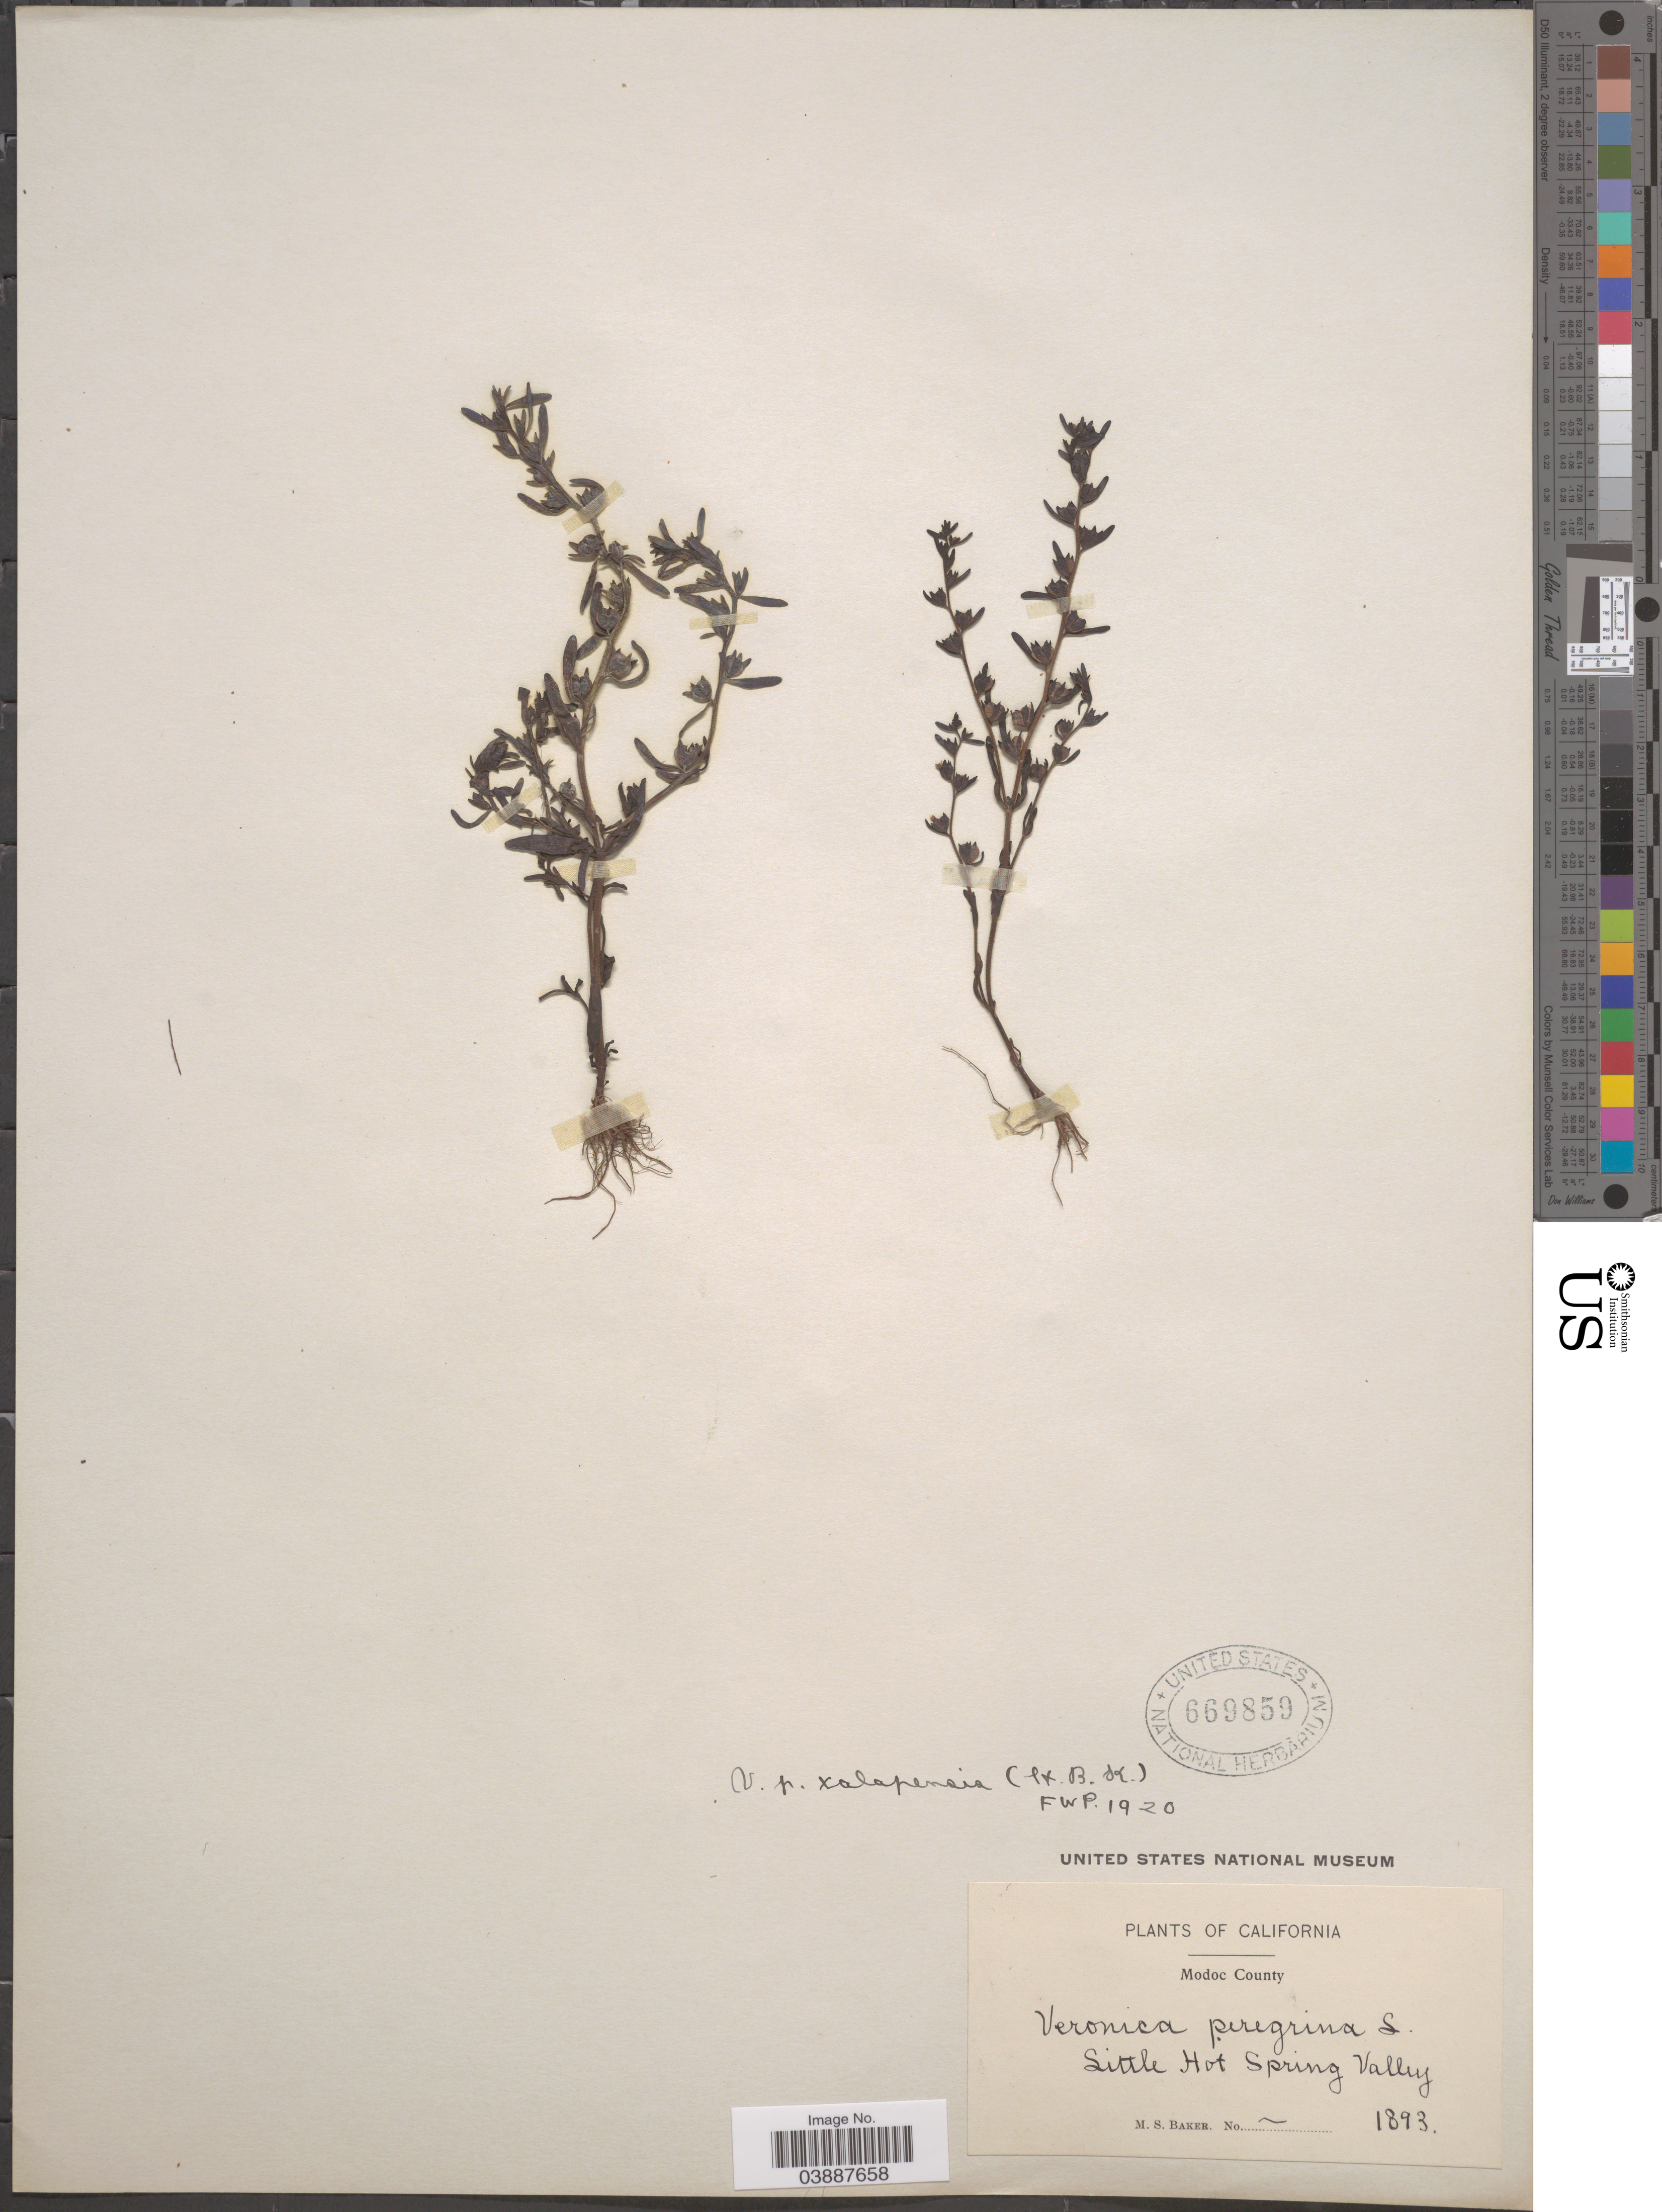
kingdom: Plantae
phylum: Tracheophyta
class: Magnoliopsida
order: Lamiales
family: Plantaginaceae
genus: Veronica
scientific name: Veronica peregrina var. xalapensis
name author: Kunth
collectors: M. S. Baker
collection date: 1893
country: United States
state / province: California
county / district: Modoc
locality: Modoc County. Little Hot Spring Valley.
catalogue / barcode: US 669859